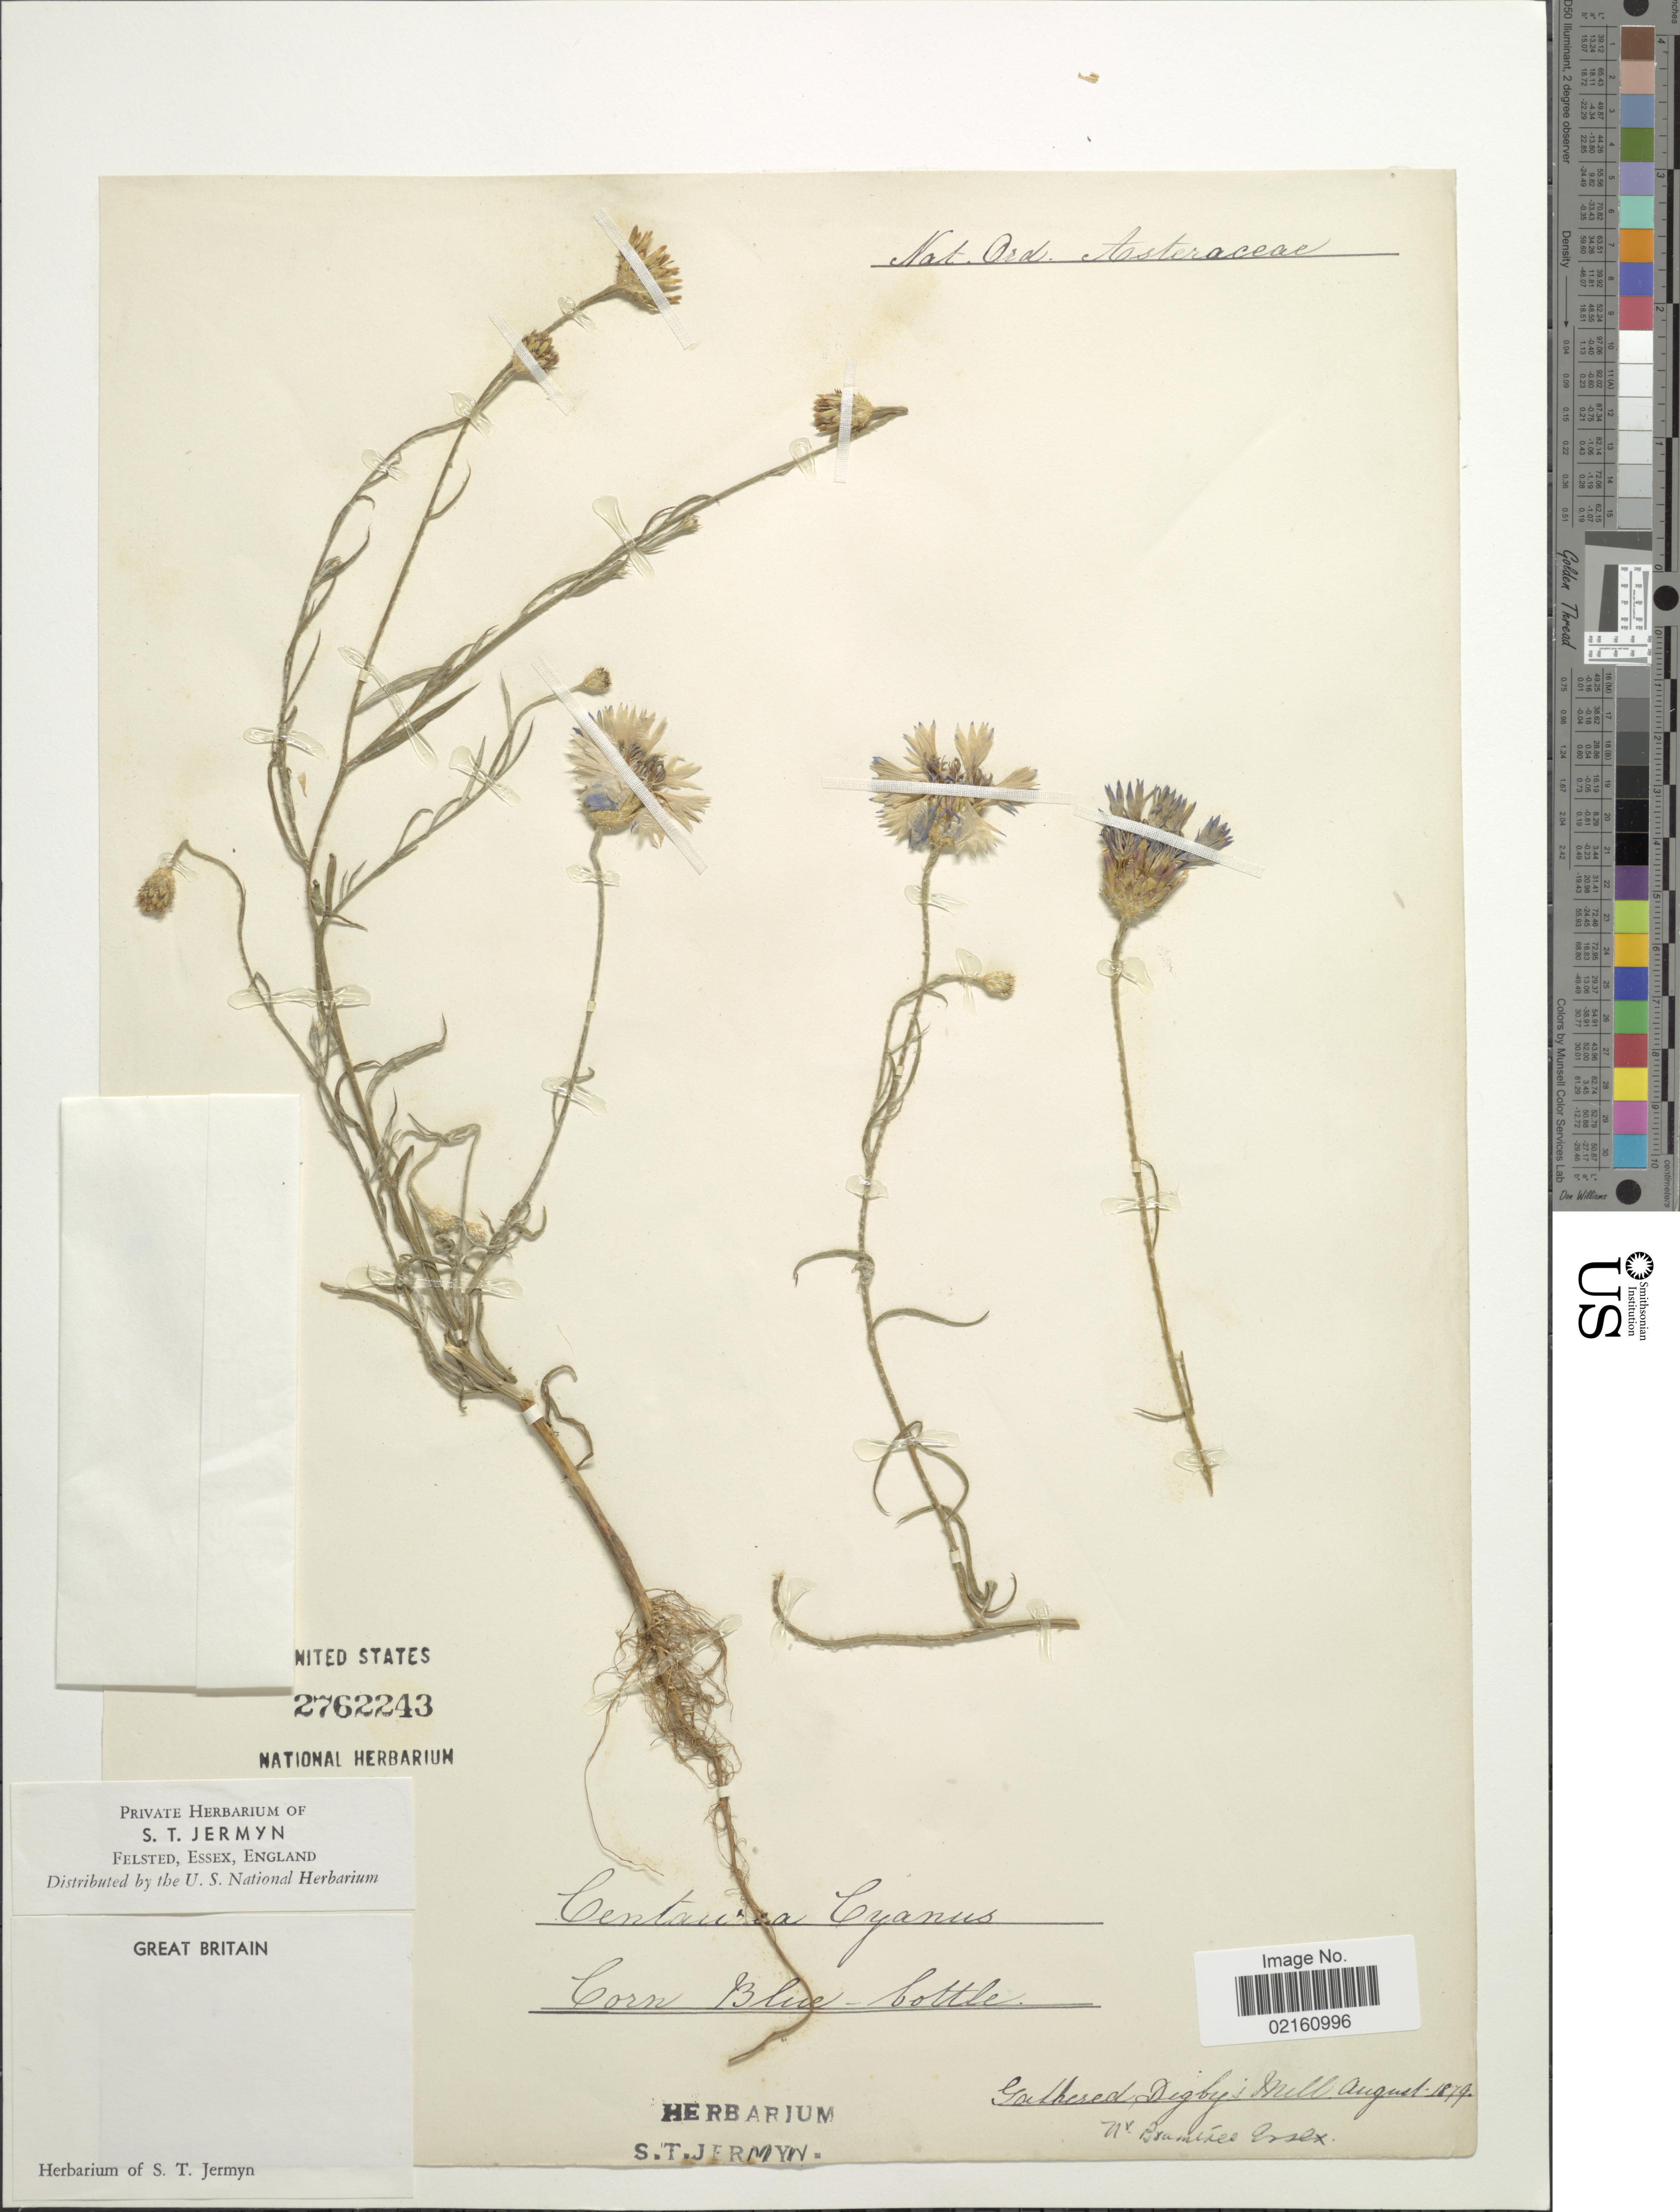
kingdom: Plantae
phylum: Tracheophyta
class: Magnoliopsida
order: Asterales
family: Asteraceae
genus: Centaurea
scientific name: Centaurea cyanus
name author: L.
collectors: ex herb. S. T. Jermyn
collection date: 1879-08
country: United Kingdom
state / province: England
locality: Great Britain, nr Bramerce, Essex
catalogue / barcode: US 2762243